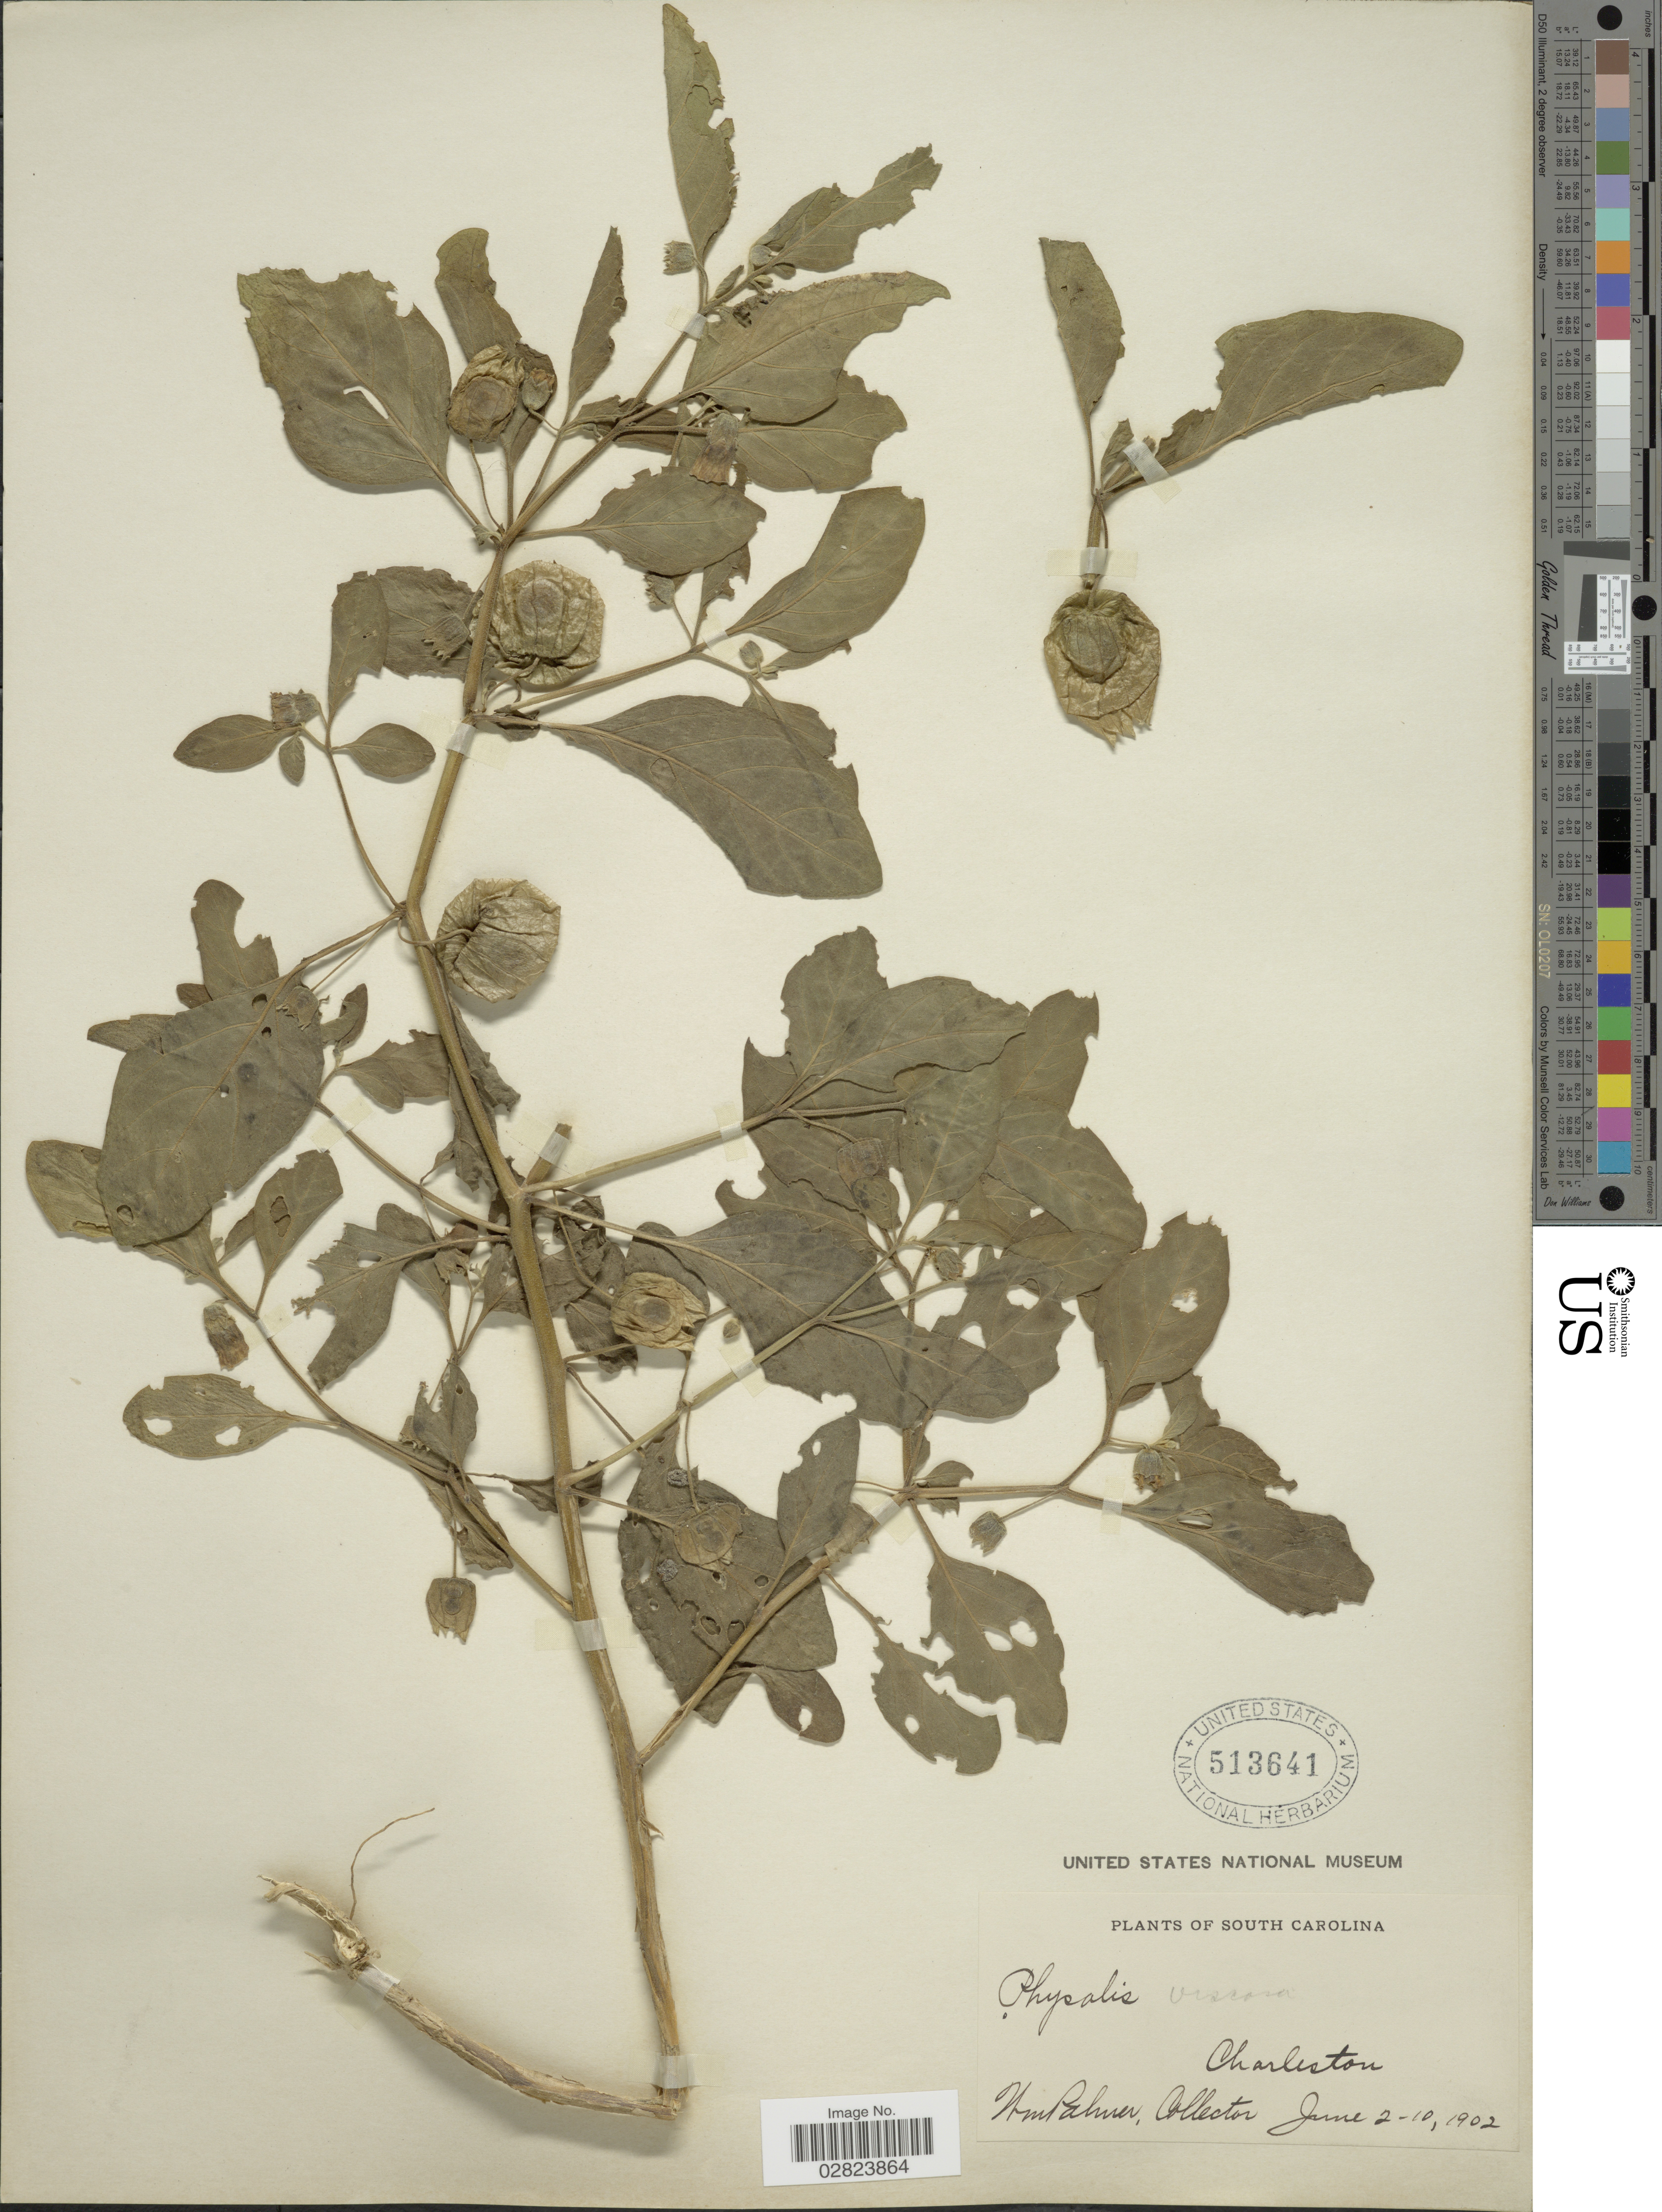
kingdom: Plantae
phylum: Tracheophyta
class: Magnoliopsida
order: Solanales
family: Solanaceae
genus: Physalis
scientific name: Physalis maritima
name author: M.A. Curtis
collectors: W. Palmer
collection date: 1902-06-02/1902-06-10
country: United States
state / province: South Carolina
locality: Charleston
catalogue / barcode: US 513641